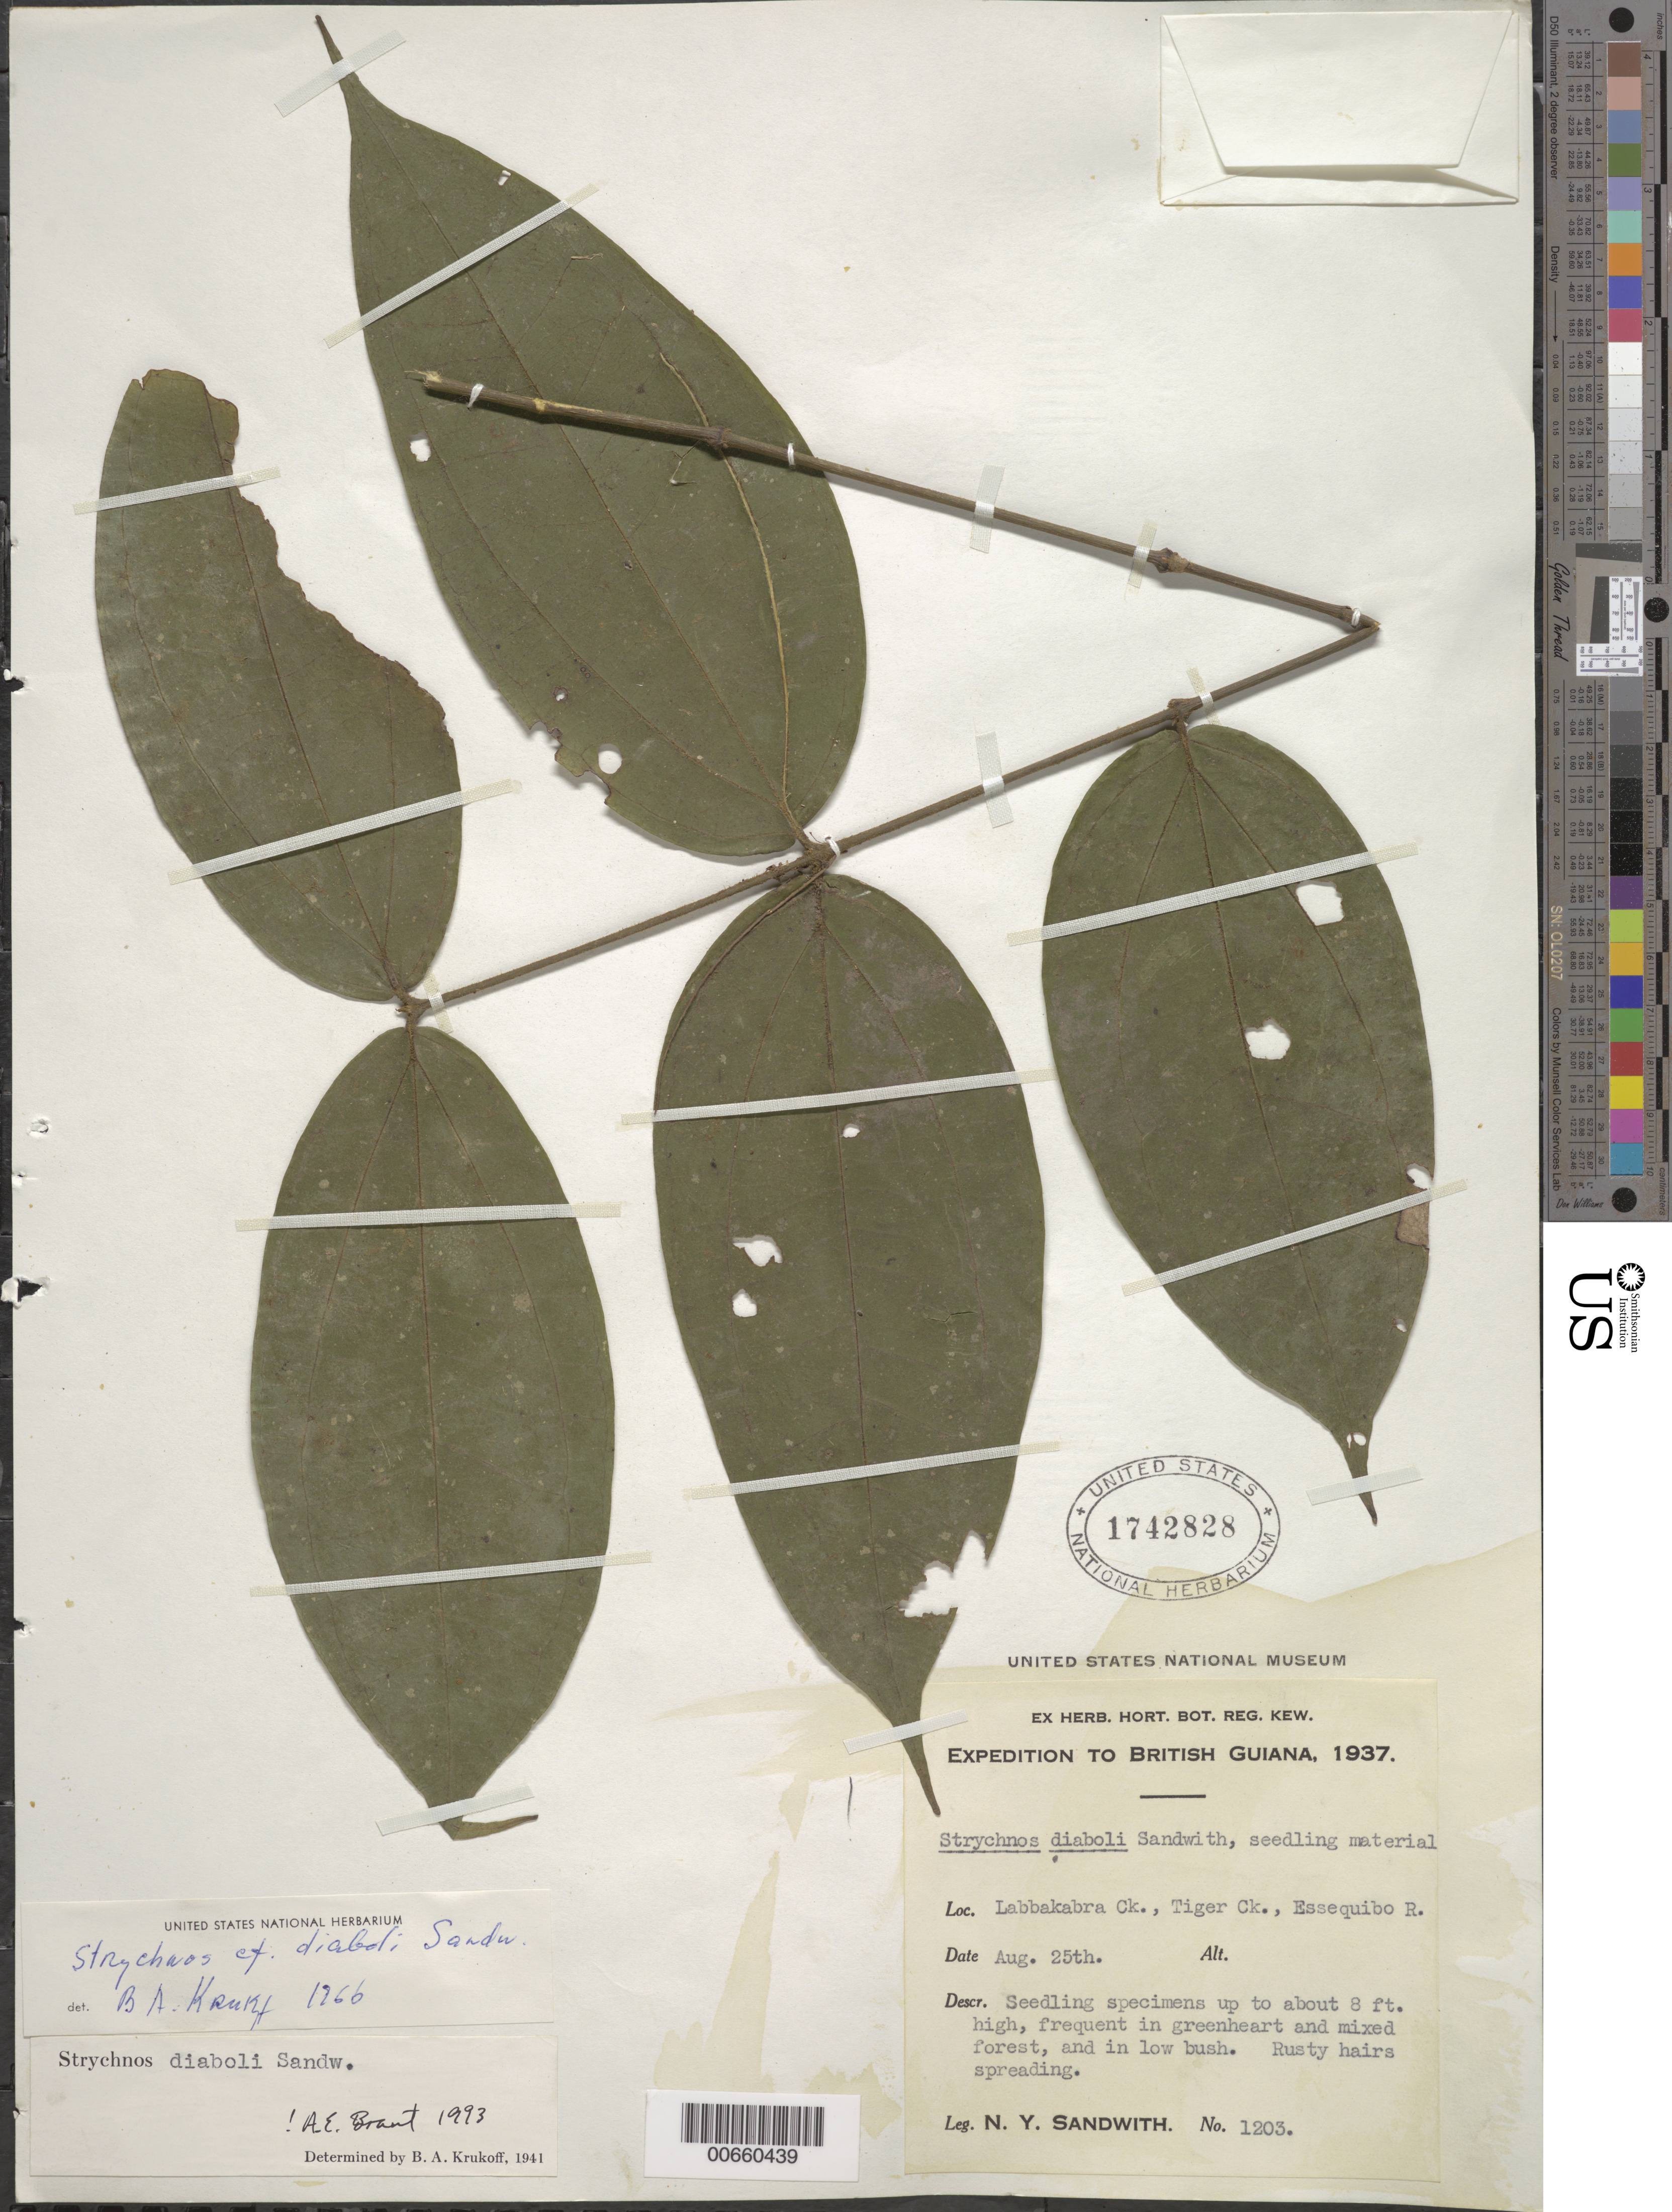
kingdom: Plantae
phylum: Tracheophyta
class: Magnoliopsida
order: Gentianales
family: Loganiaceae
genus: Strychnos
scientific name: Strychnos diaboli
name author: Sandwith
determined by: Brant, A. E.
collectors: N. Y. Sandwith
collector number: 1203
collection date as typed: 25-Aug-37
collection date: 1937-08-25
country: Guyana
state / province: Cuyuni-Mazaruni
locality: Labbakabra Creek, Tiger Creek, Essequibo R.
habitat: Greenhart, mixed forest; low bush as well as forest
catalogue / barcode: US 1742828